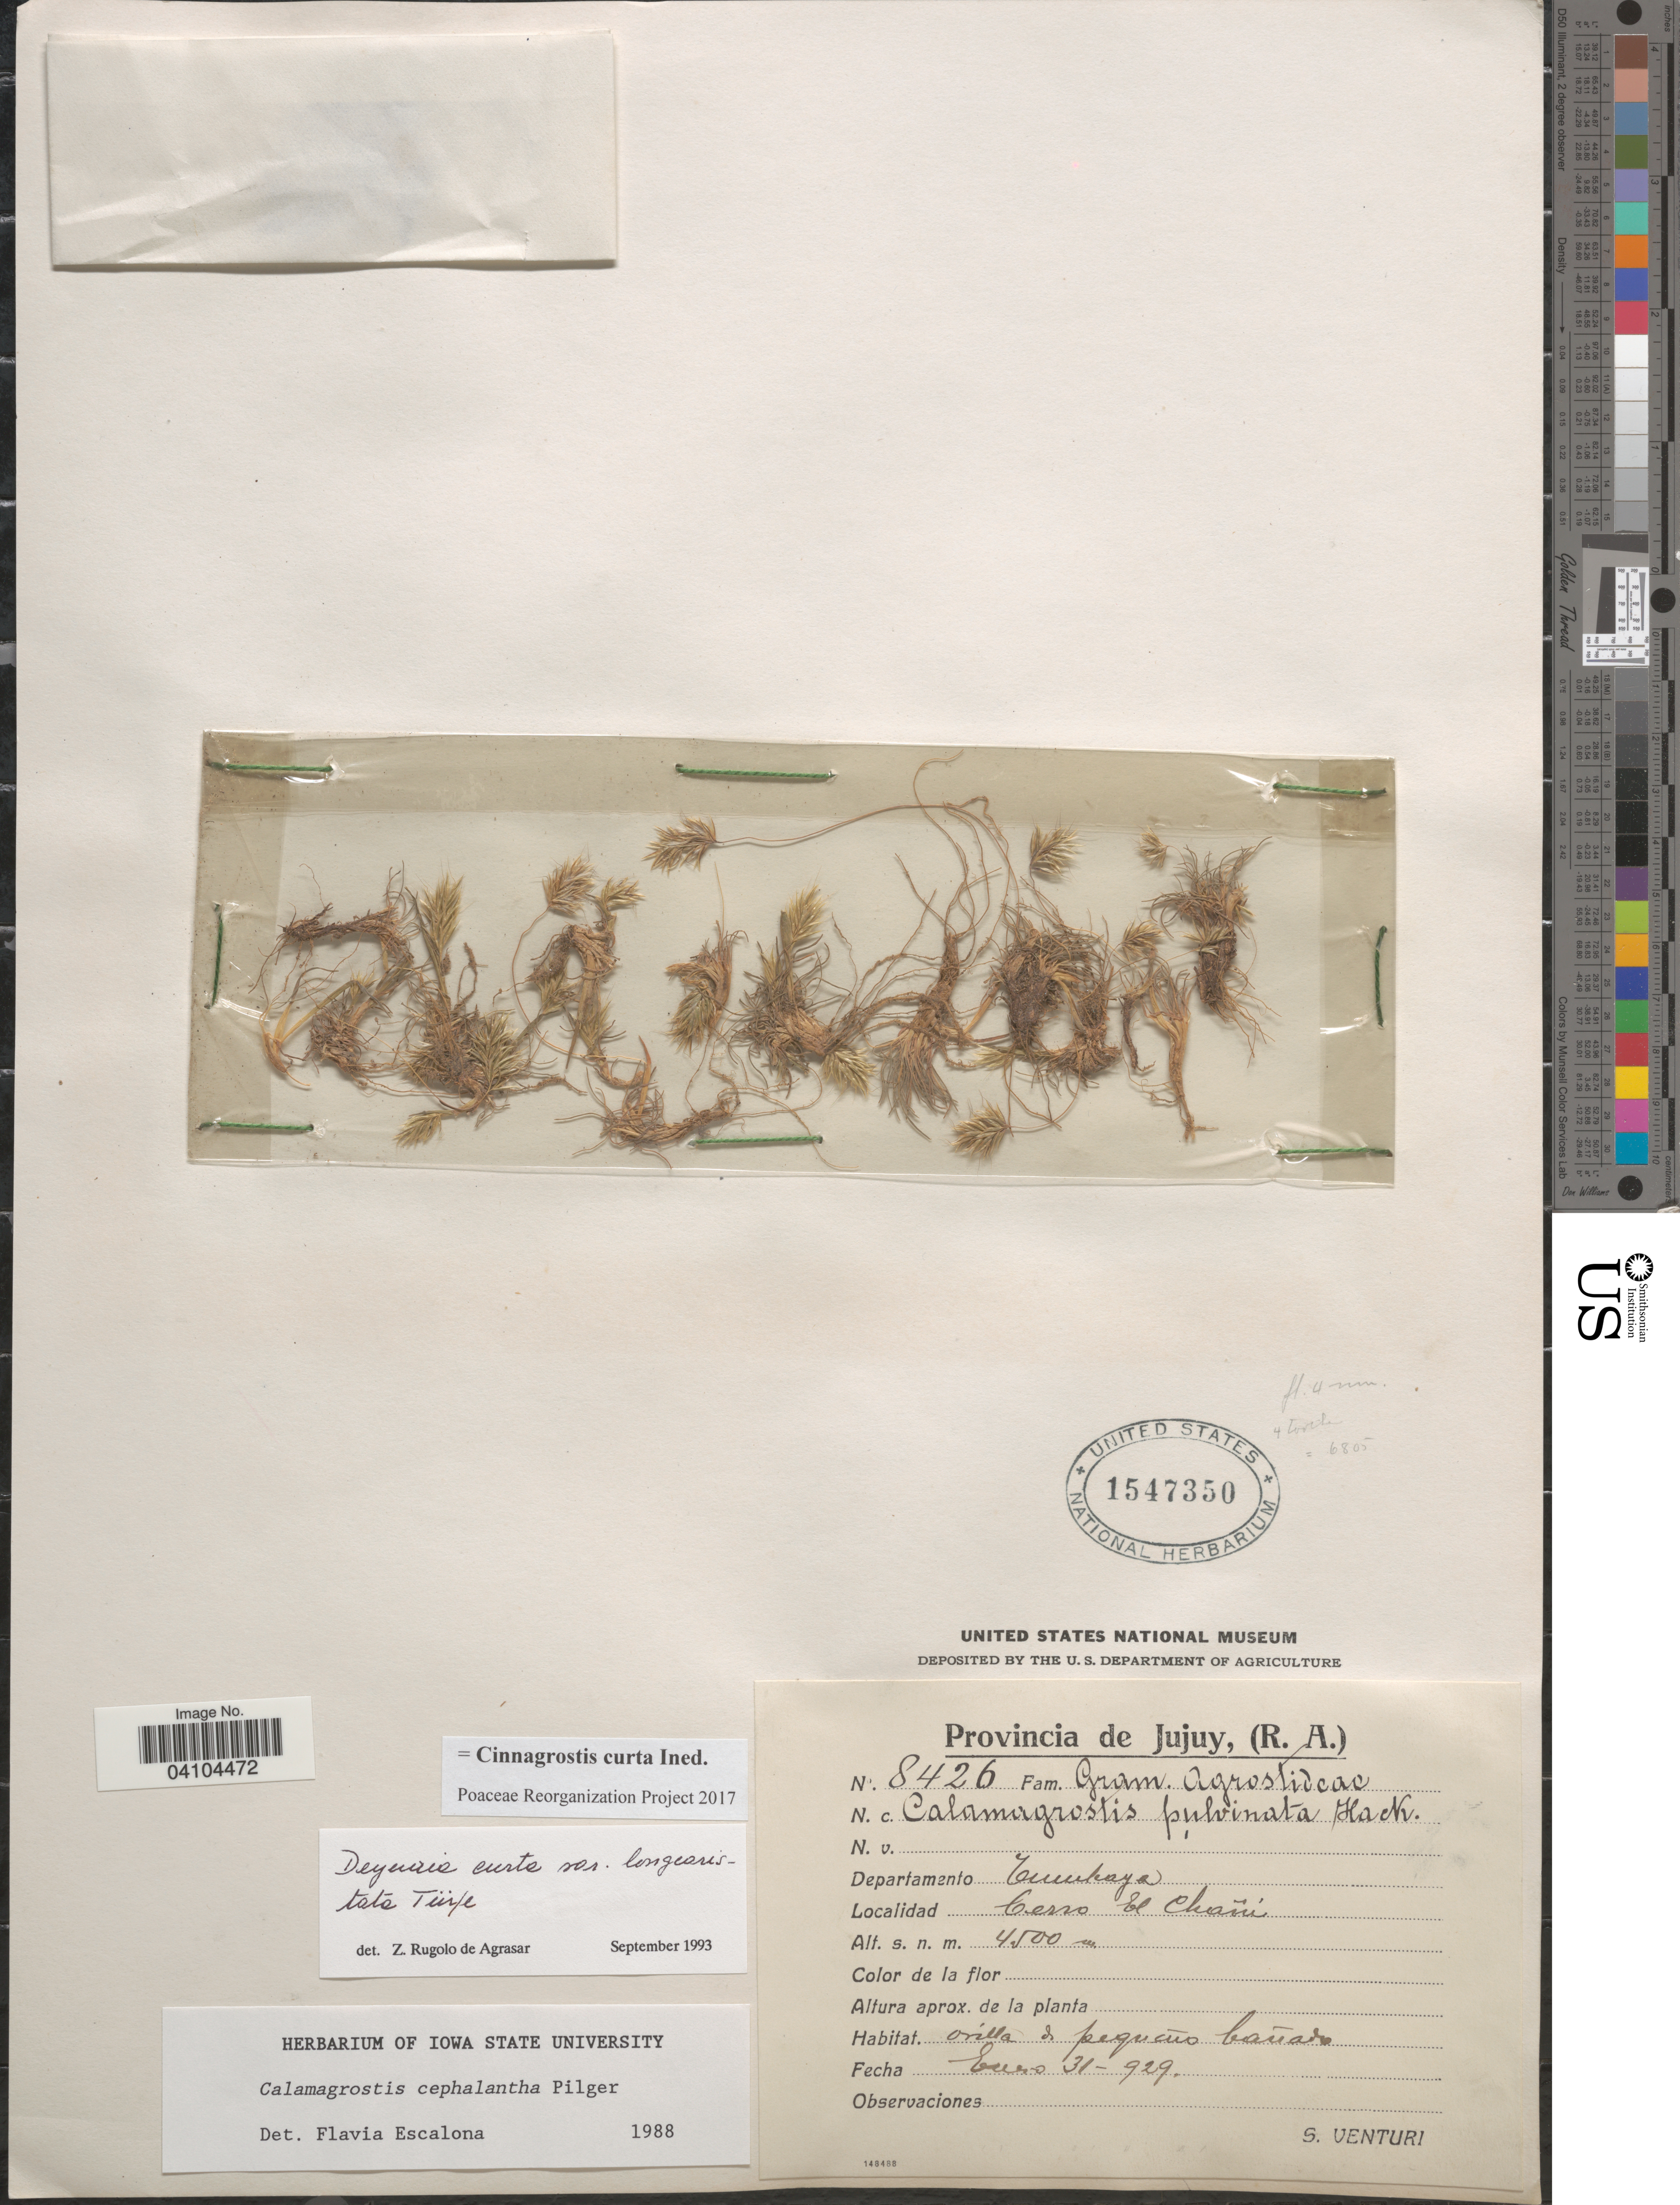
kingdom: Plantae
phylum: Tracheophyta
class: Liliopsida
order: Poales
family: Poaceae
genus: Cinnagrostis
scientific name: Cinnagrostis curta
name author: (Wedd.) P.M. Peterson et al.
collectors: S. Venturi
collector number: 8426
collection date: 1929-01-31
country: Argentina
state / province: Jujuy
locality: (R. A.). Departamento Tumhaya. Cerro de Chañi.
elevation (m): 4500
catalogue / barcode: US 1547350